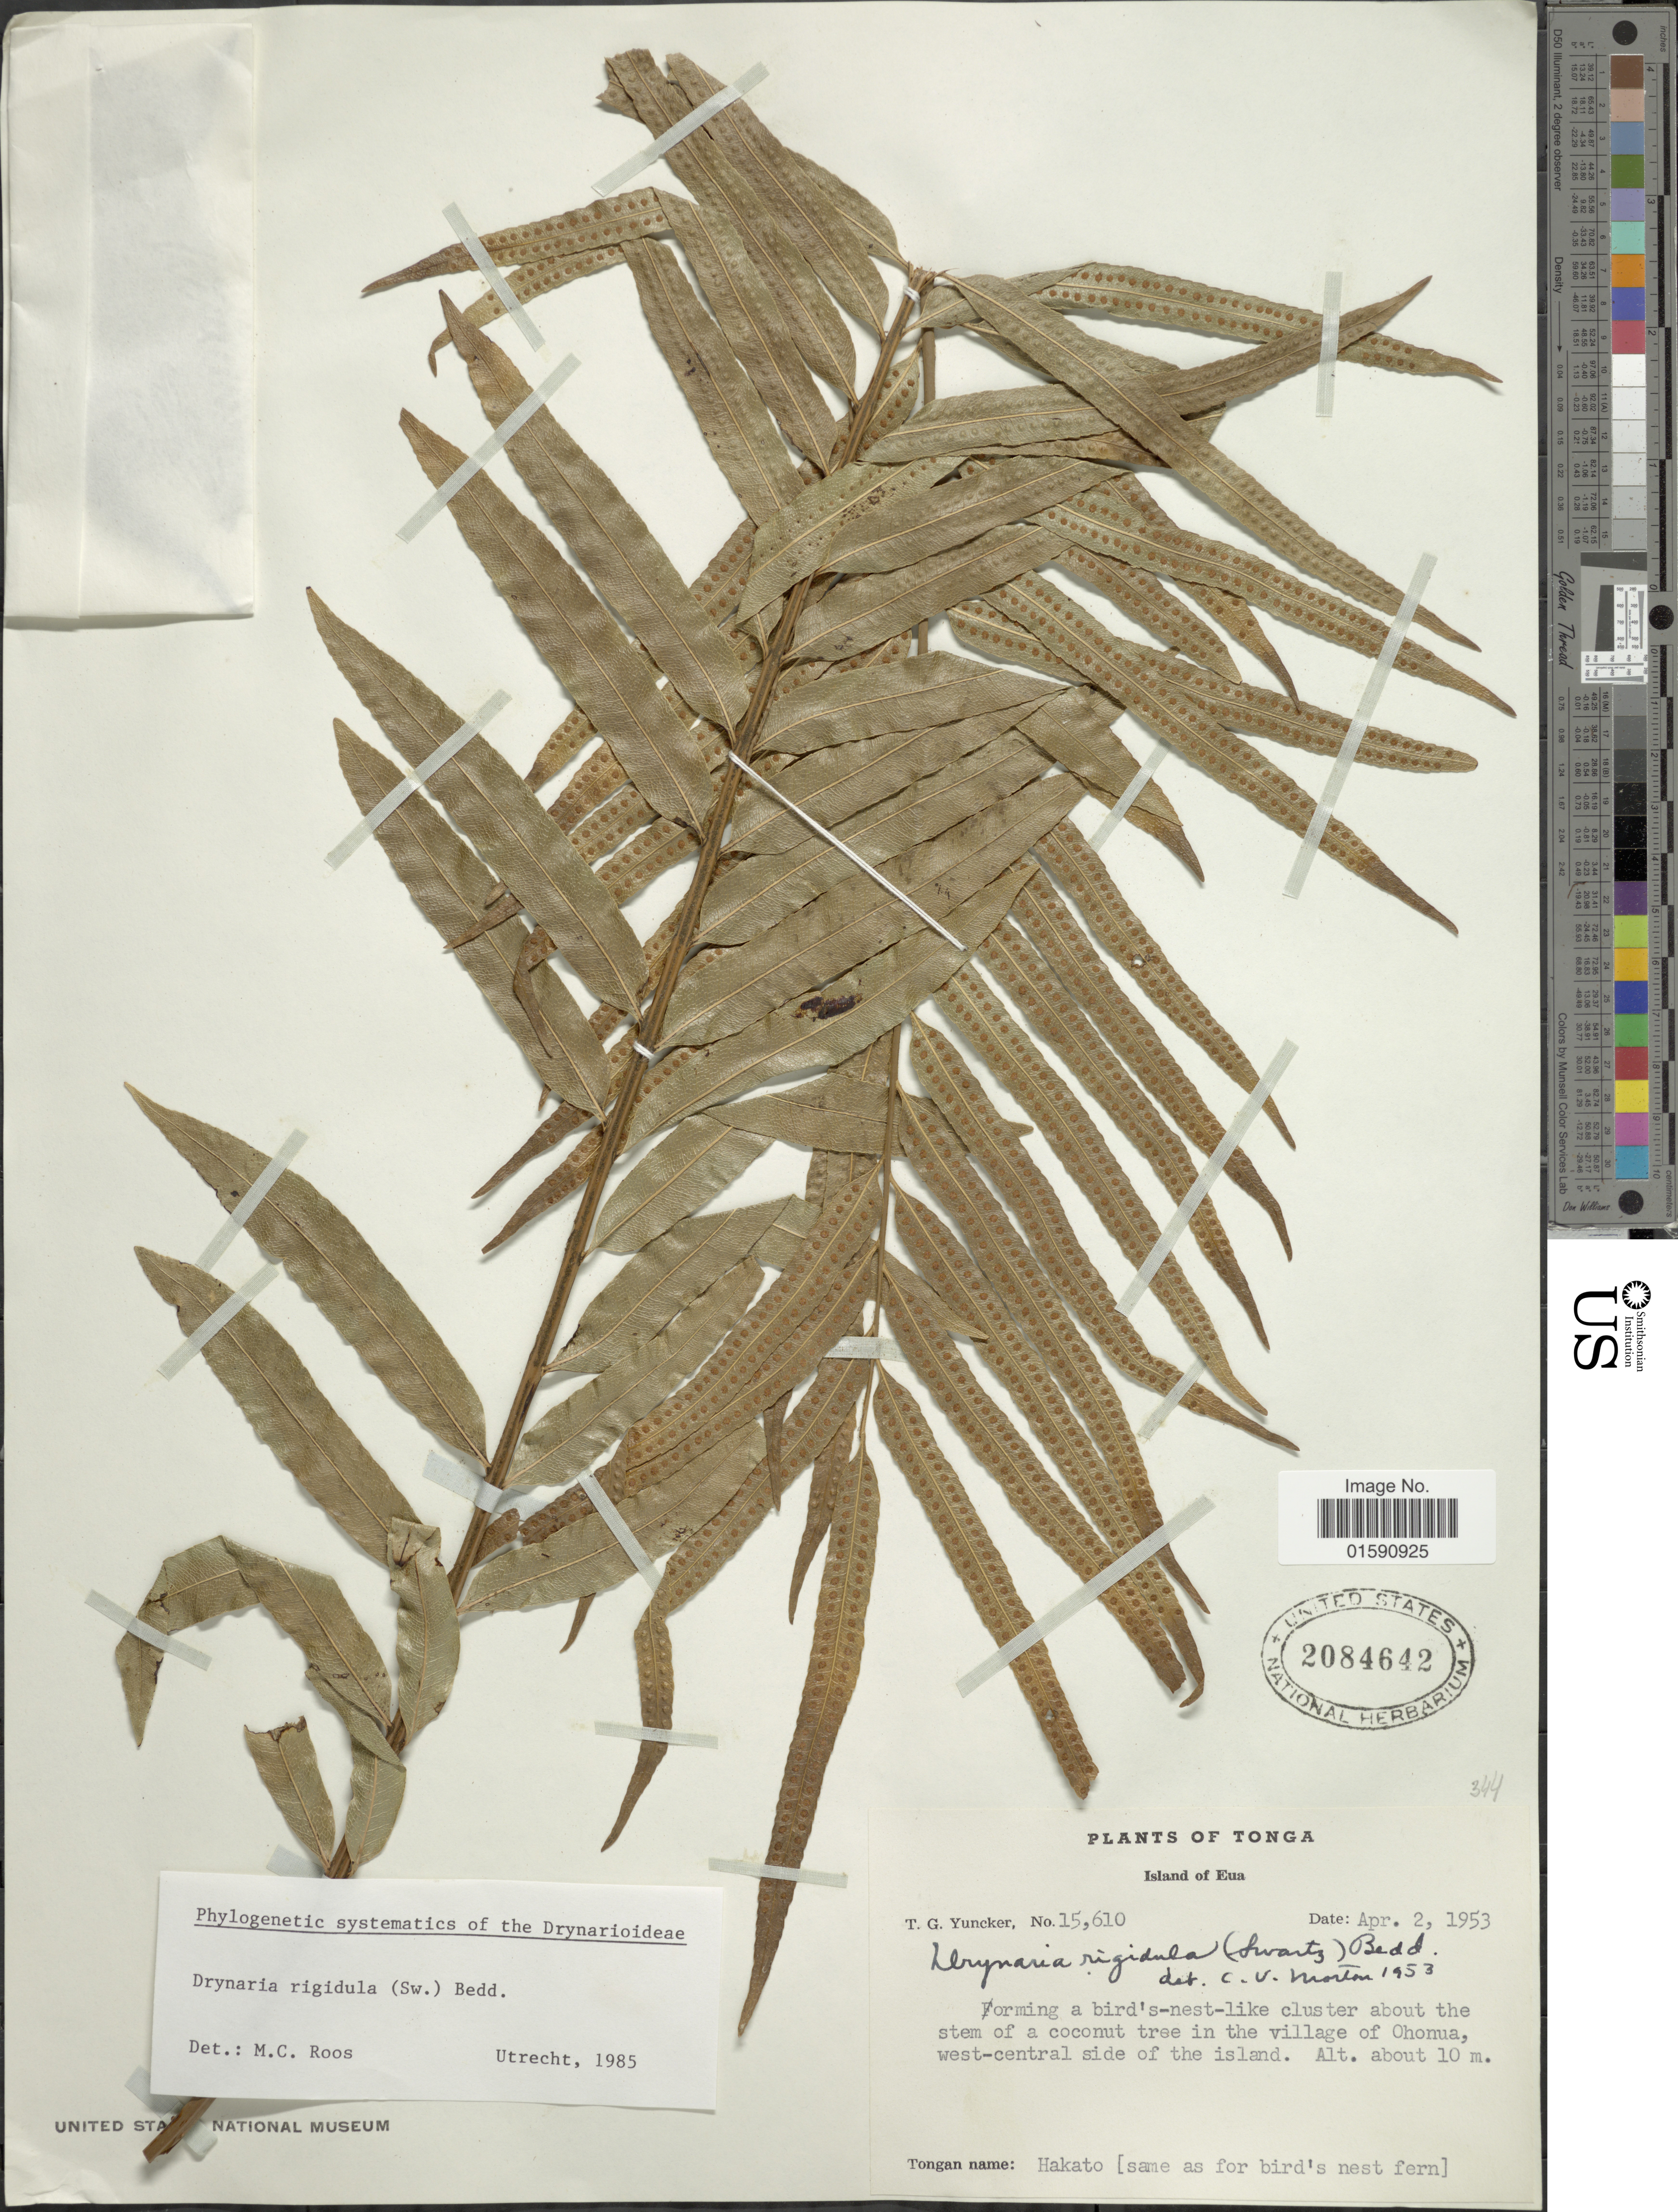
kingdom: Plantae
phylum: Tracheophyta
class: Polypodiopsida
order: Polypodiales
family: Polypodiaceae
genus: Drynaria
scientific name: Drynaria rigidula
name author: (Sw.) Bedd.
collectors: T. G. Yuncker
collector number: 15610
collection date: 1953-04-02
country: Tonga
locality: Island of Eau. Village of Ohonua, west-central side of the island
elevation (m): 10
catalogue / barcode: US 2084642